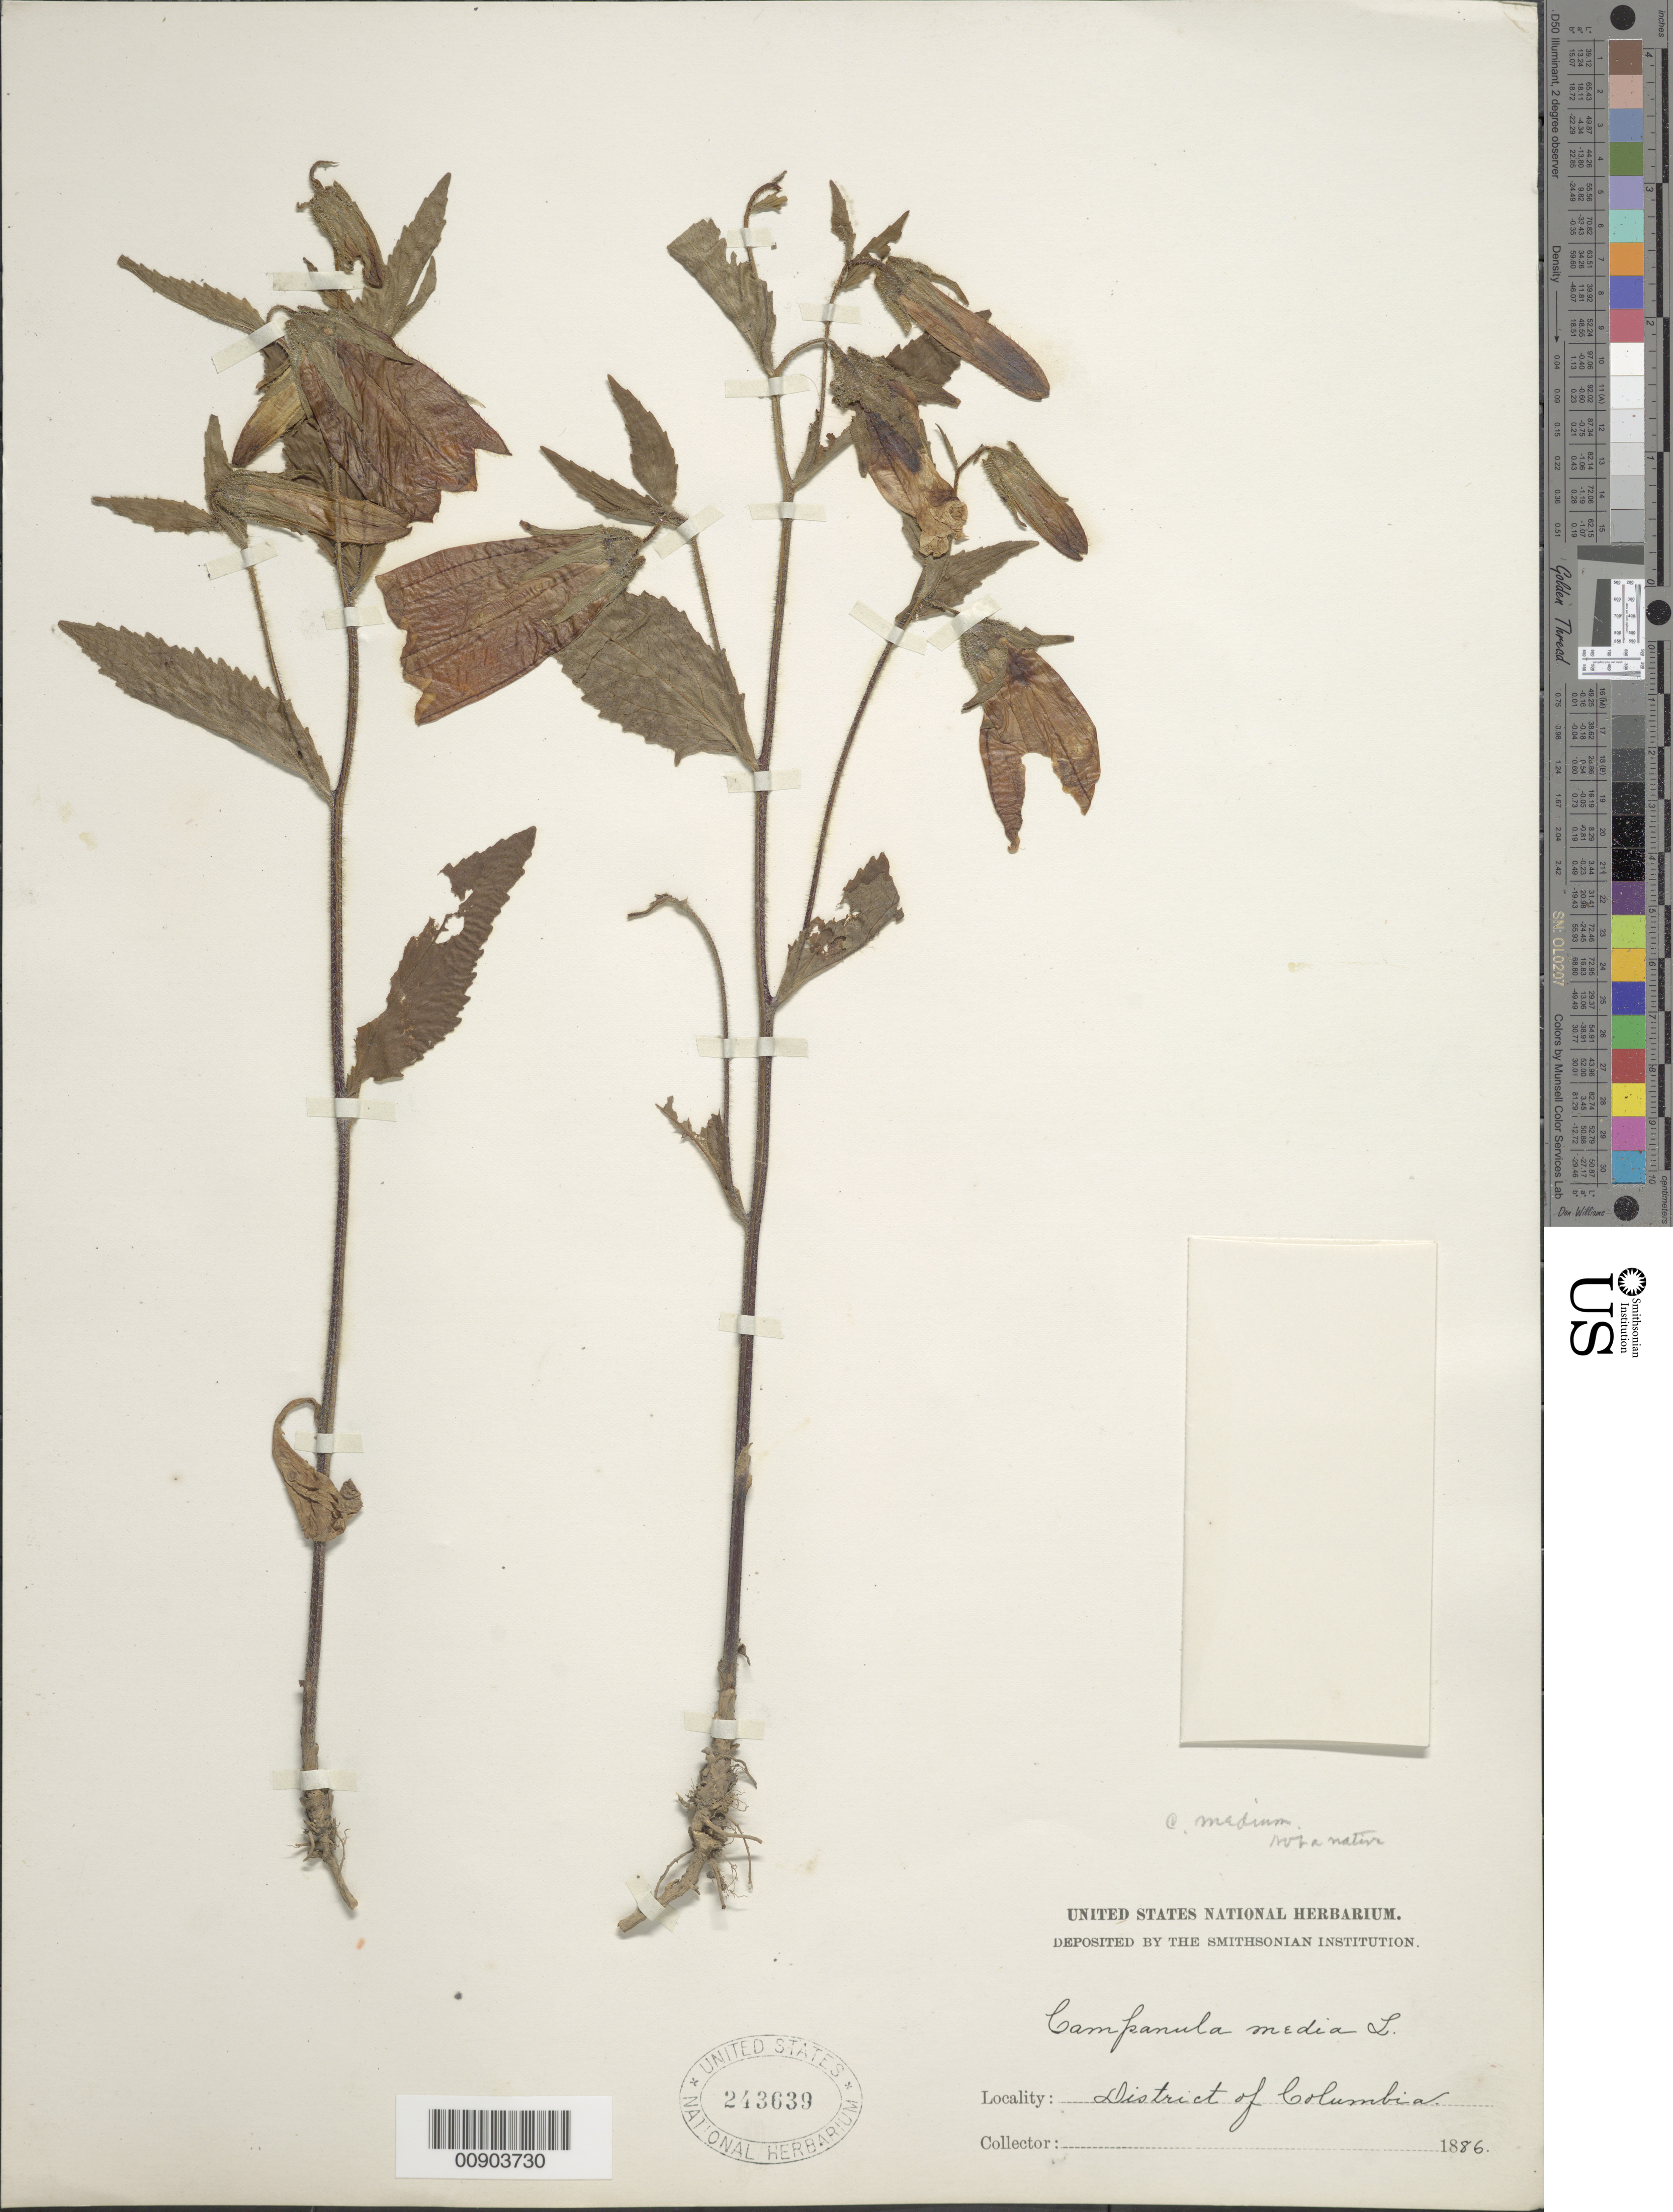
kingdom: Plantae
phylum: Tracheophyta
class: Magnoliopsida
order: Asterales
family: Campanulaceae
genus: Campanula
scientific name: Campanula medium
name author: L.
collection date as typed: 1886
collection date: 1886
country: United States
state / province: District of Columbia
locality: Washington DC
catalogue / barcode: US 243639